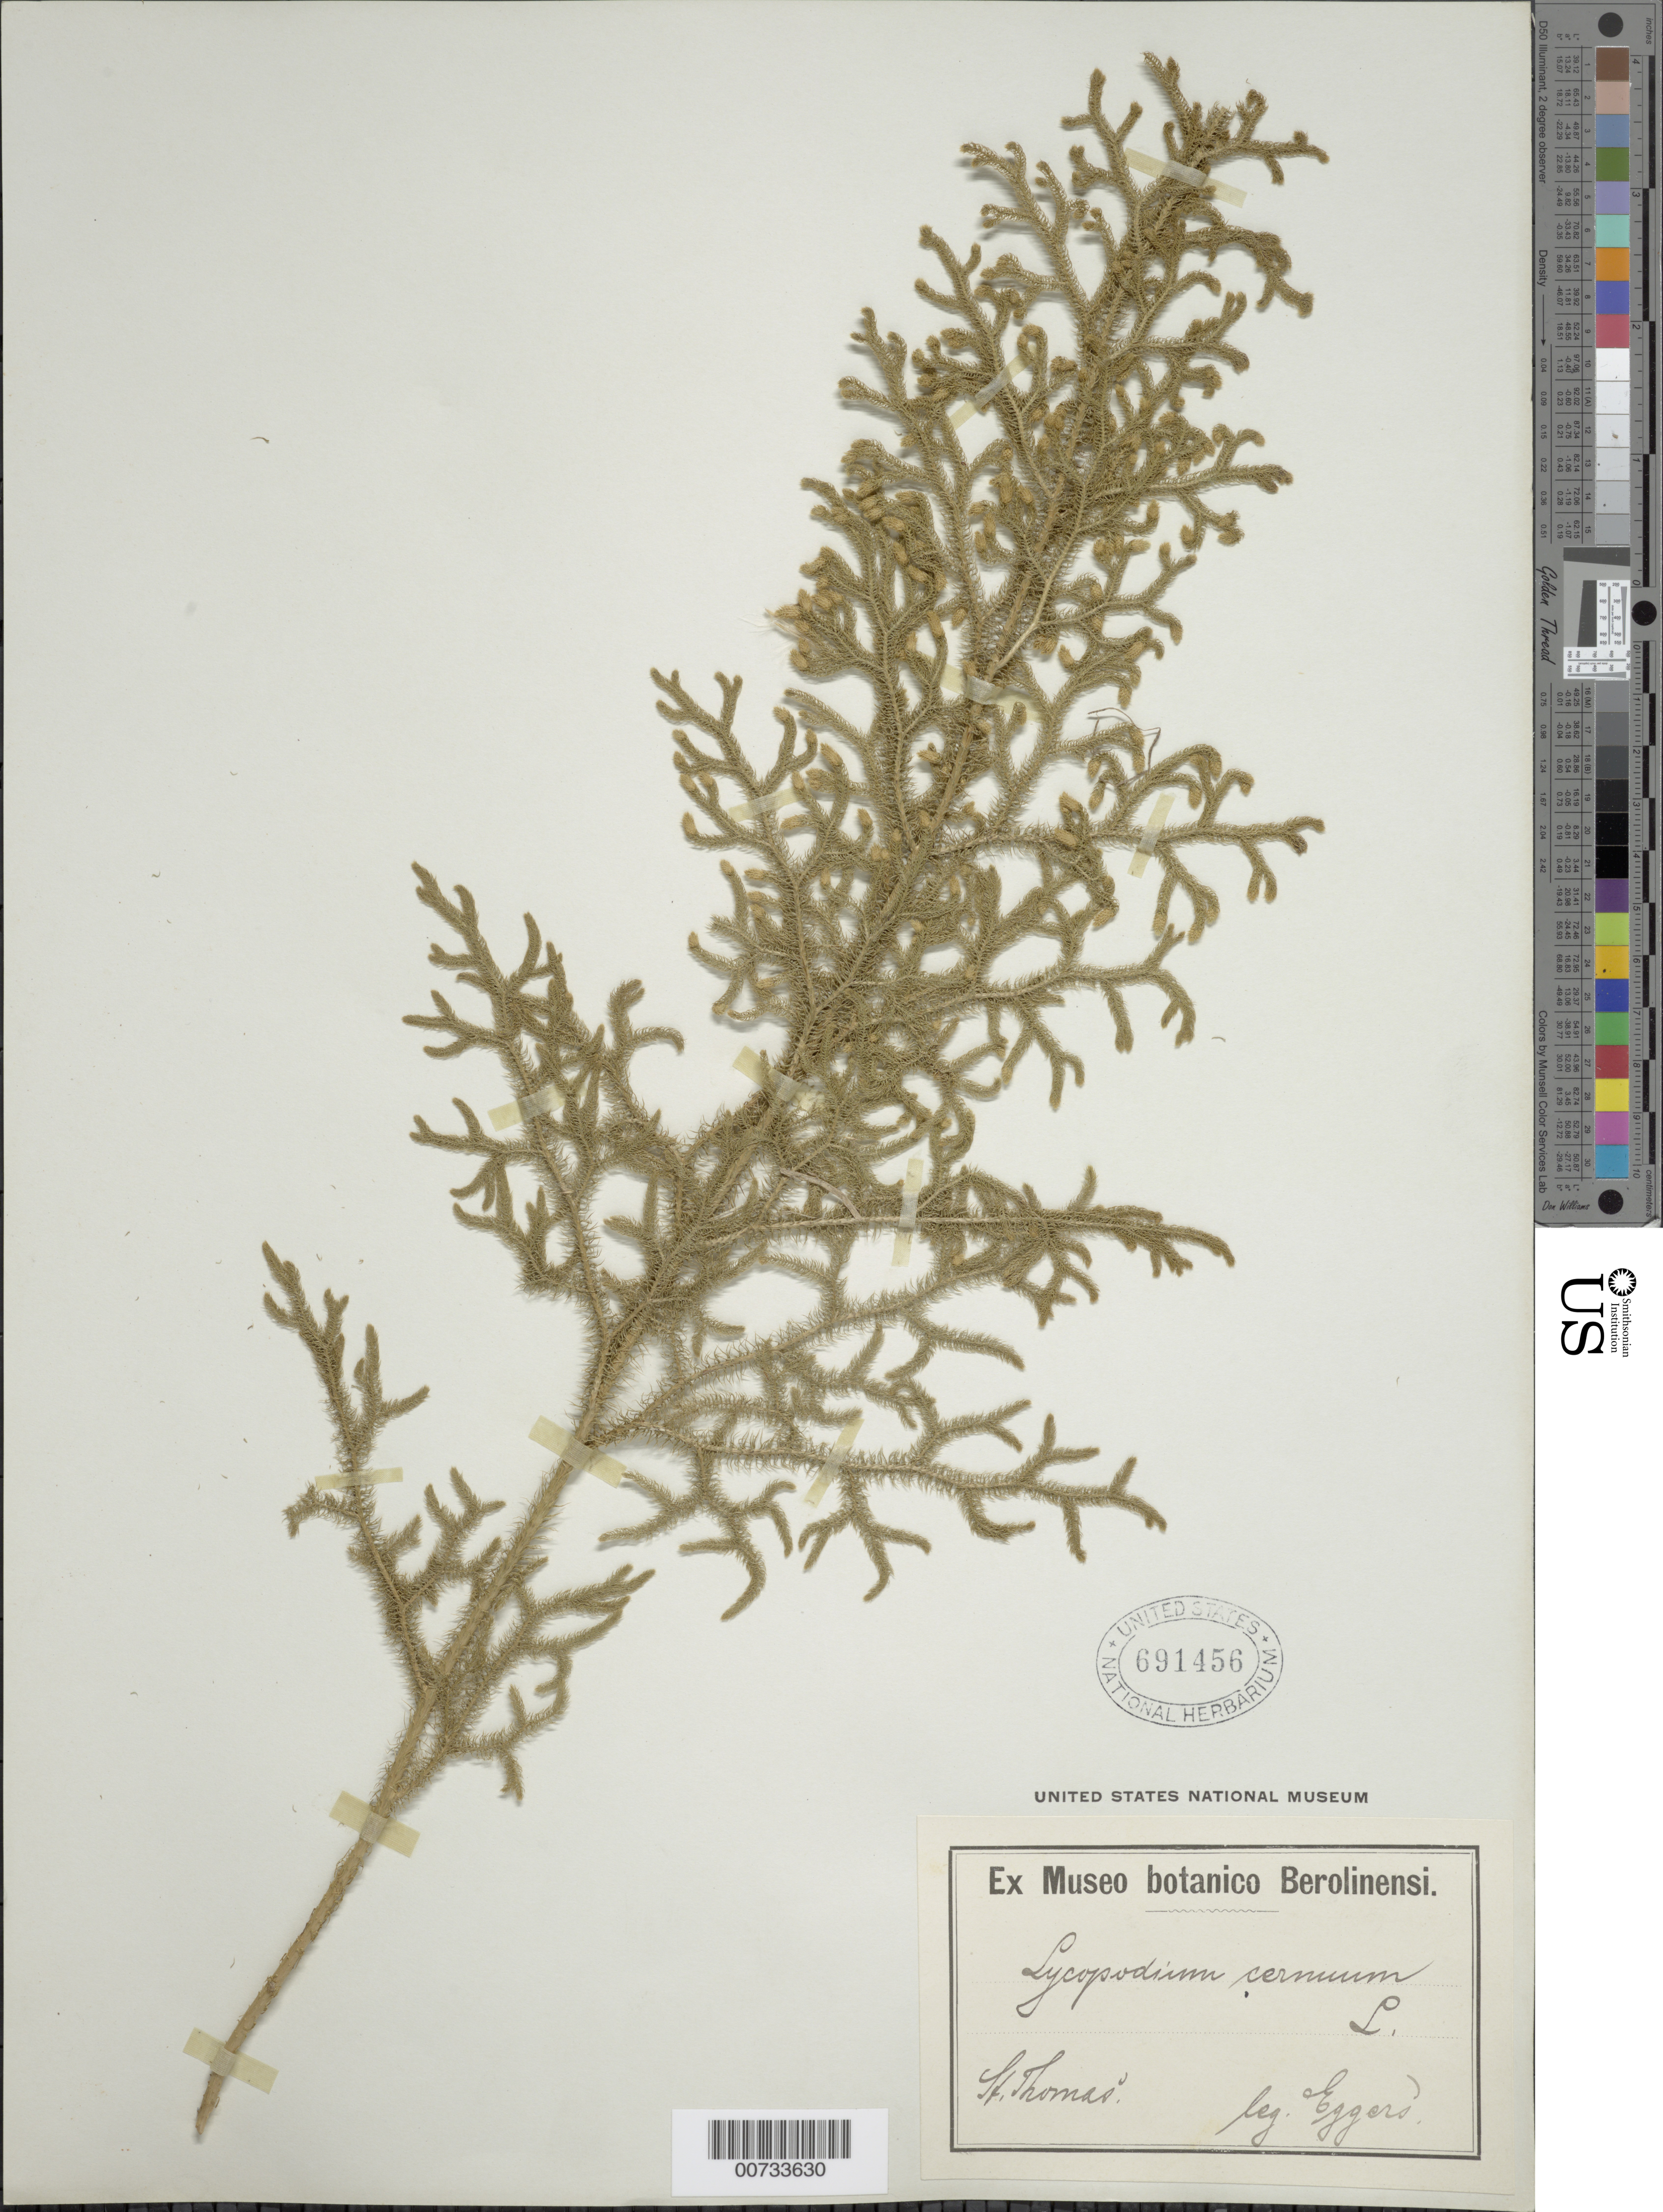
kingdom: Plantae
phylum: Tracheophyta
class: Lycopodiopsida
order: Lycopodiales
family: Lycopodiaceae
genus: Palhinhaea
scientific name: Palhinhaea cernua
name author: (L.) Vasc. & Franco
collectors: H. F. A. von Eggers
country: U.S. Virgin Islands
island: St. Thomas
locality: St. Thomas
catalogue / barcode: US 691456